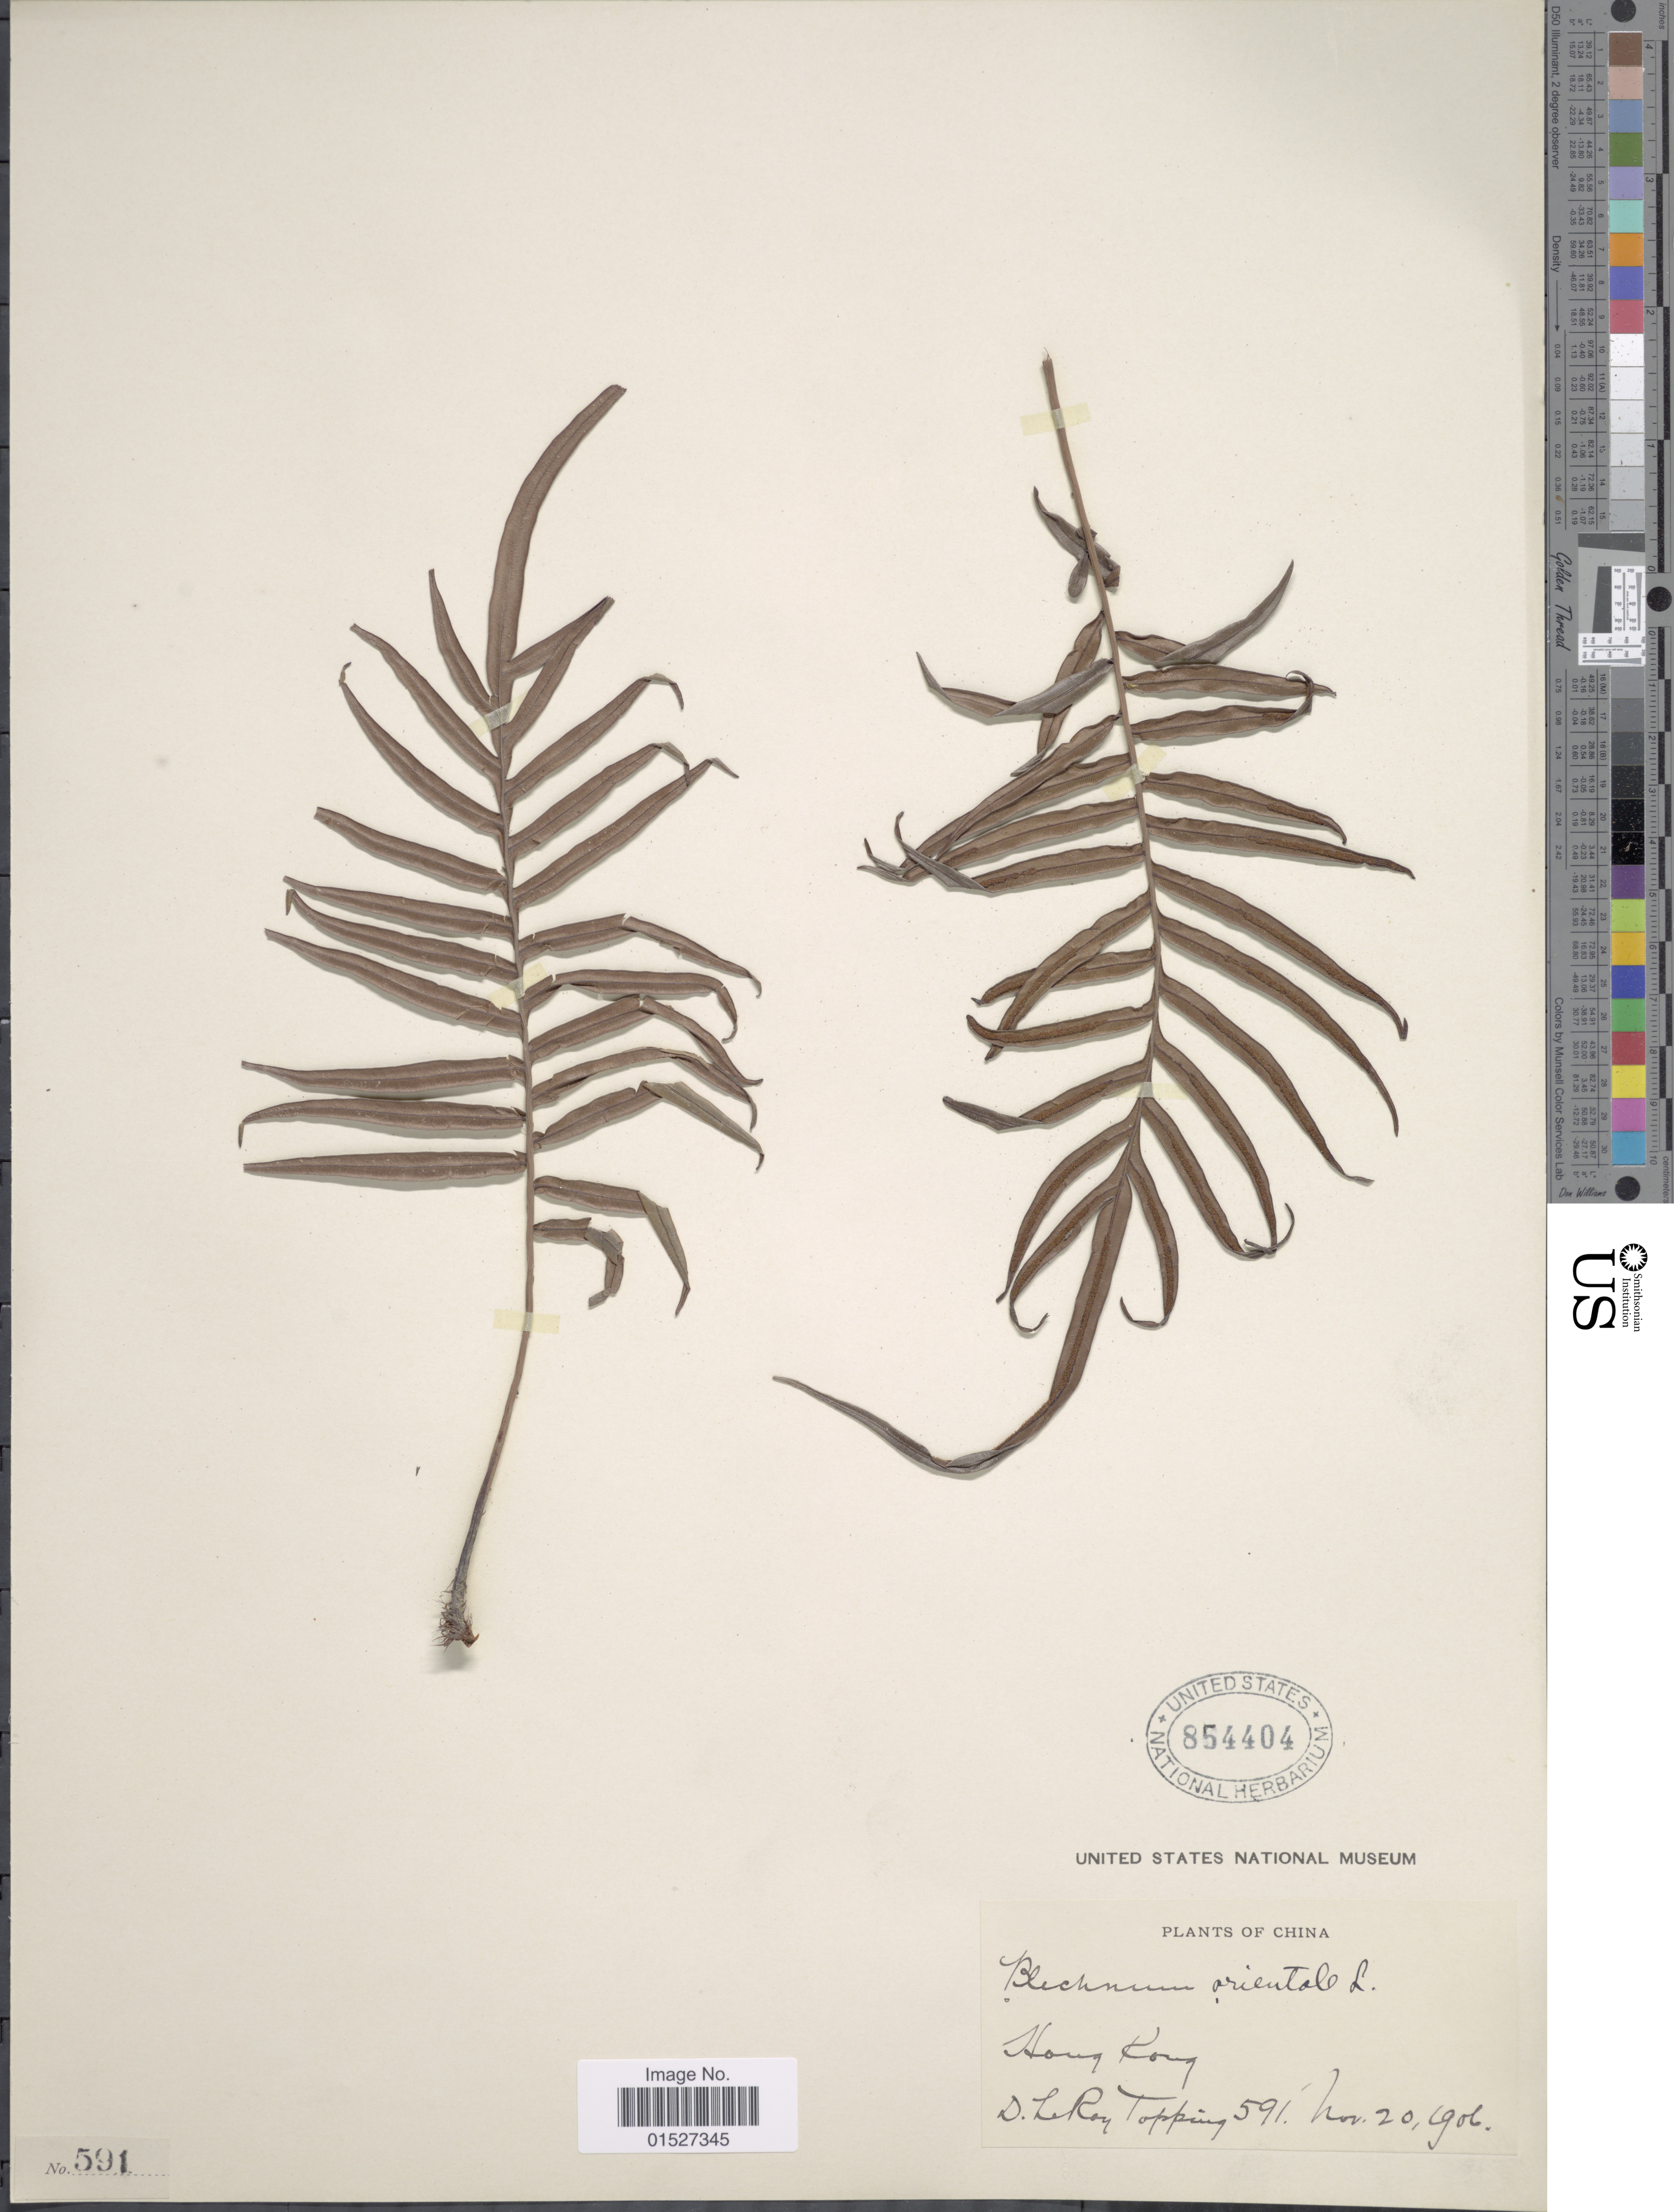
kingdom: Plantae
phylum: Tracheophyta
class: Polypodiopsida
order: Polypodiales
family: Blechnaceae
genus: Blechnum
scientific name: Blechnum orientale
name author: L.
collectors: D. L. Topping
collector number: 591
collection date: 1906-11-20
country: China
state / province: Hong Kong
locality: Hong Kong.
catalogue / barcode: US 854404